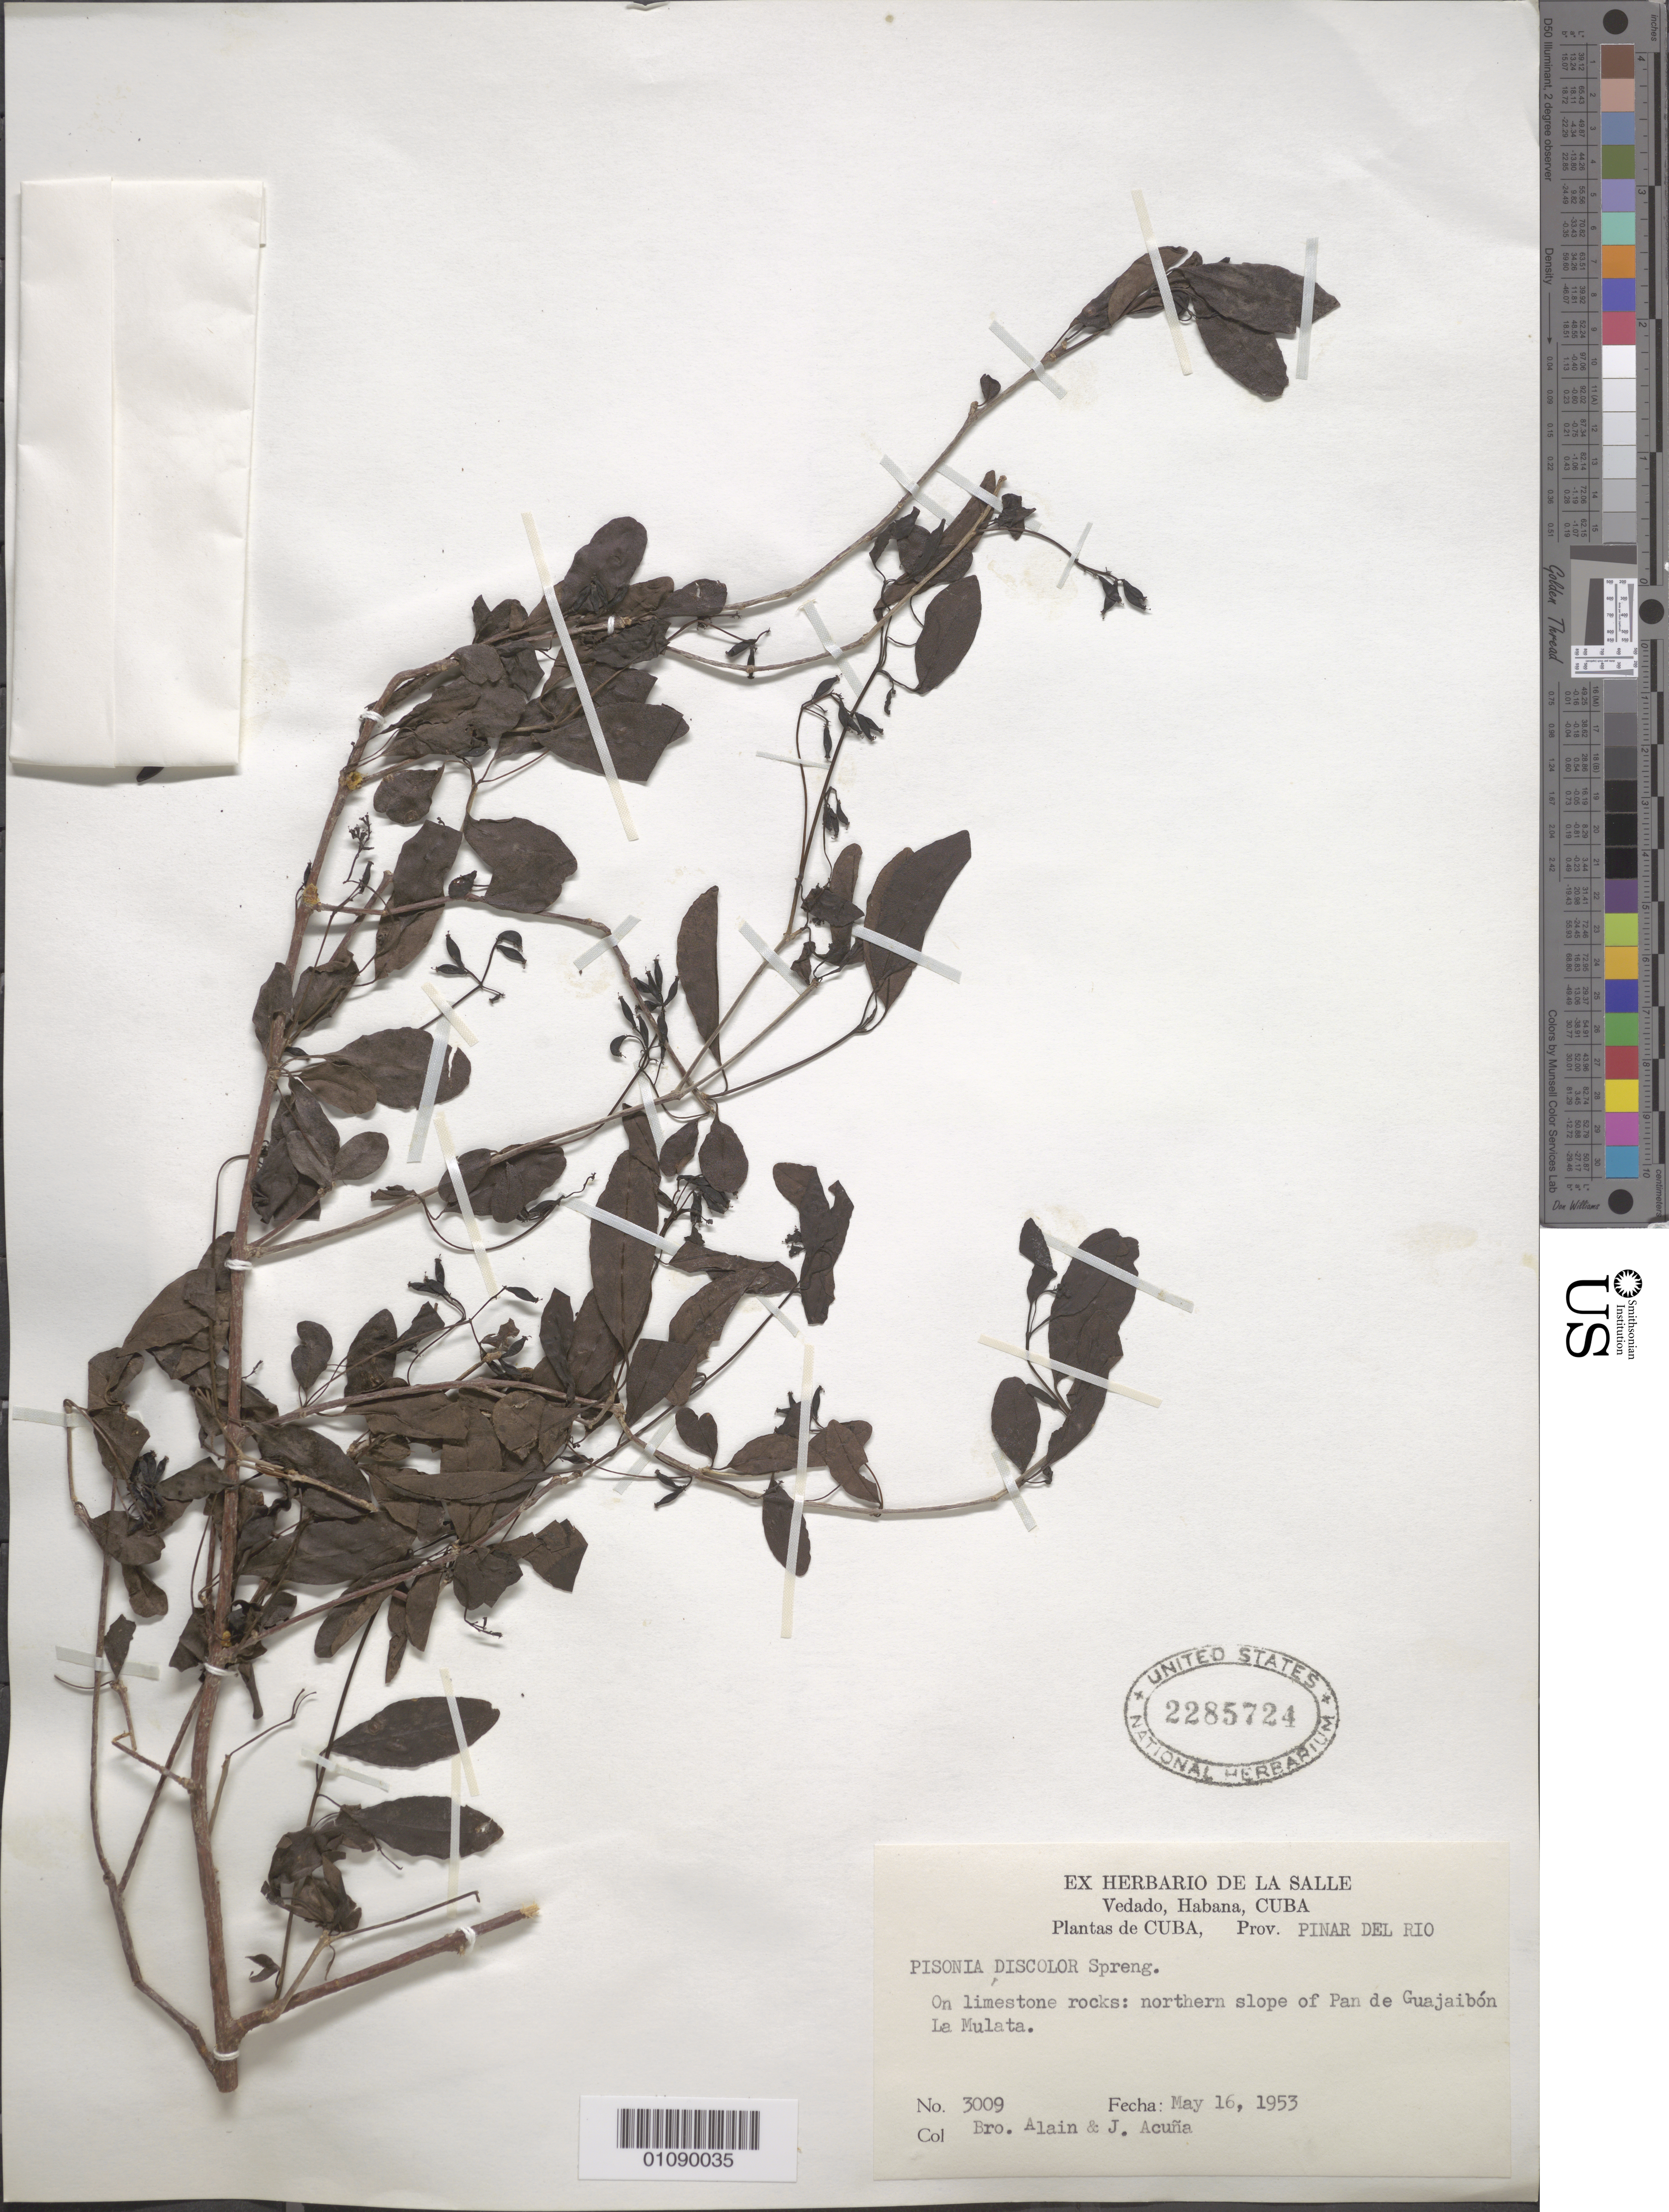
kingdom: Plantae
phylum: Tracheophyta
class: Magnoliopsida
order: Caryophyllales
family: Nyctaginaceae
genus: Guapira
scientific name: Guapira discolor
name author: (Spreng.) Little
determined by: Strong, Mark T., (BOT), Smithsonian Institution - National Museum of Natural History (UNITED STATES)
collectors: A. H. Liogier & J. Acuña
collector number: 3009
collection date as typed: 16 May 1953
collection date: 1953-05-16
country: Cuba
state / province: Pinar del Rio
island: Cuba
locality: La Mulata, N slope of Pan de Guajaibon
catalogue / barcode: US 2285724